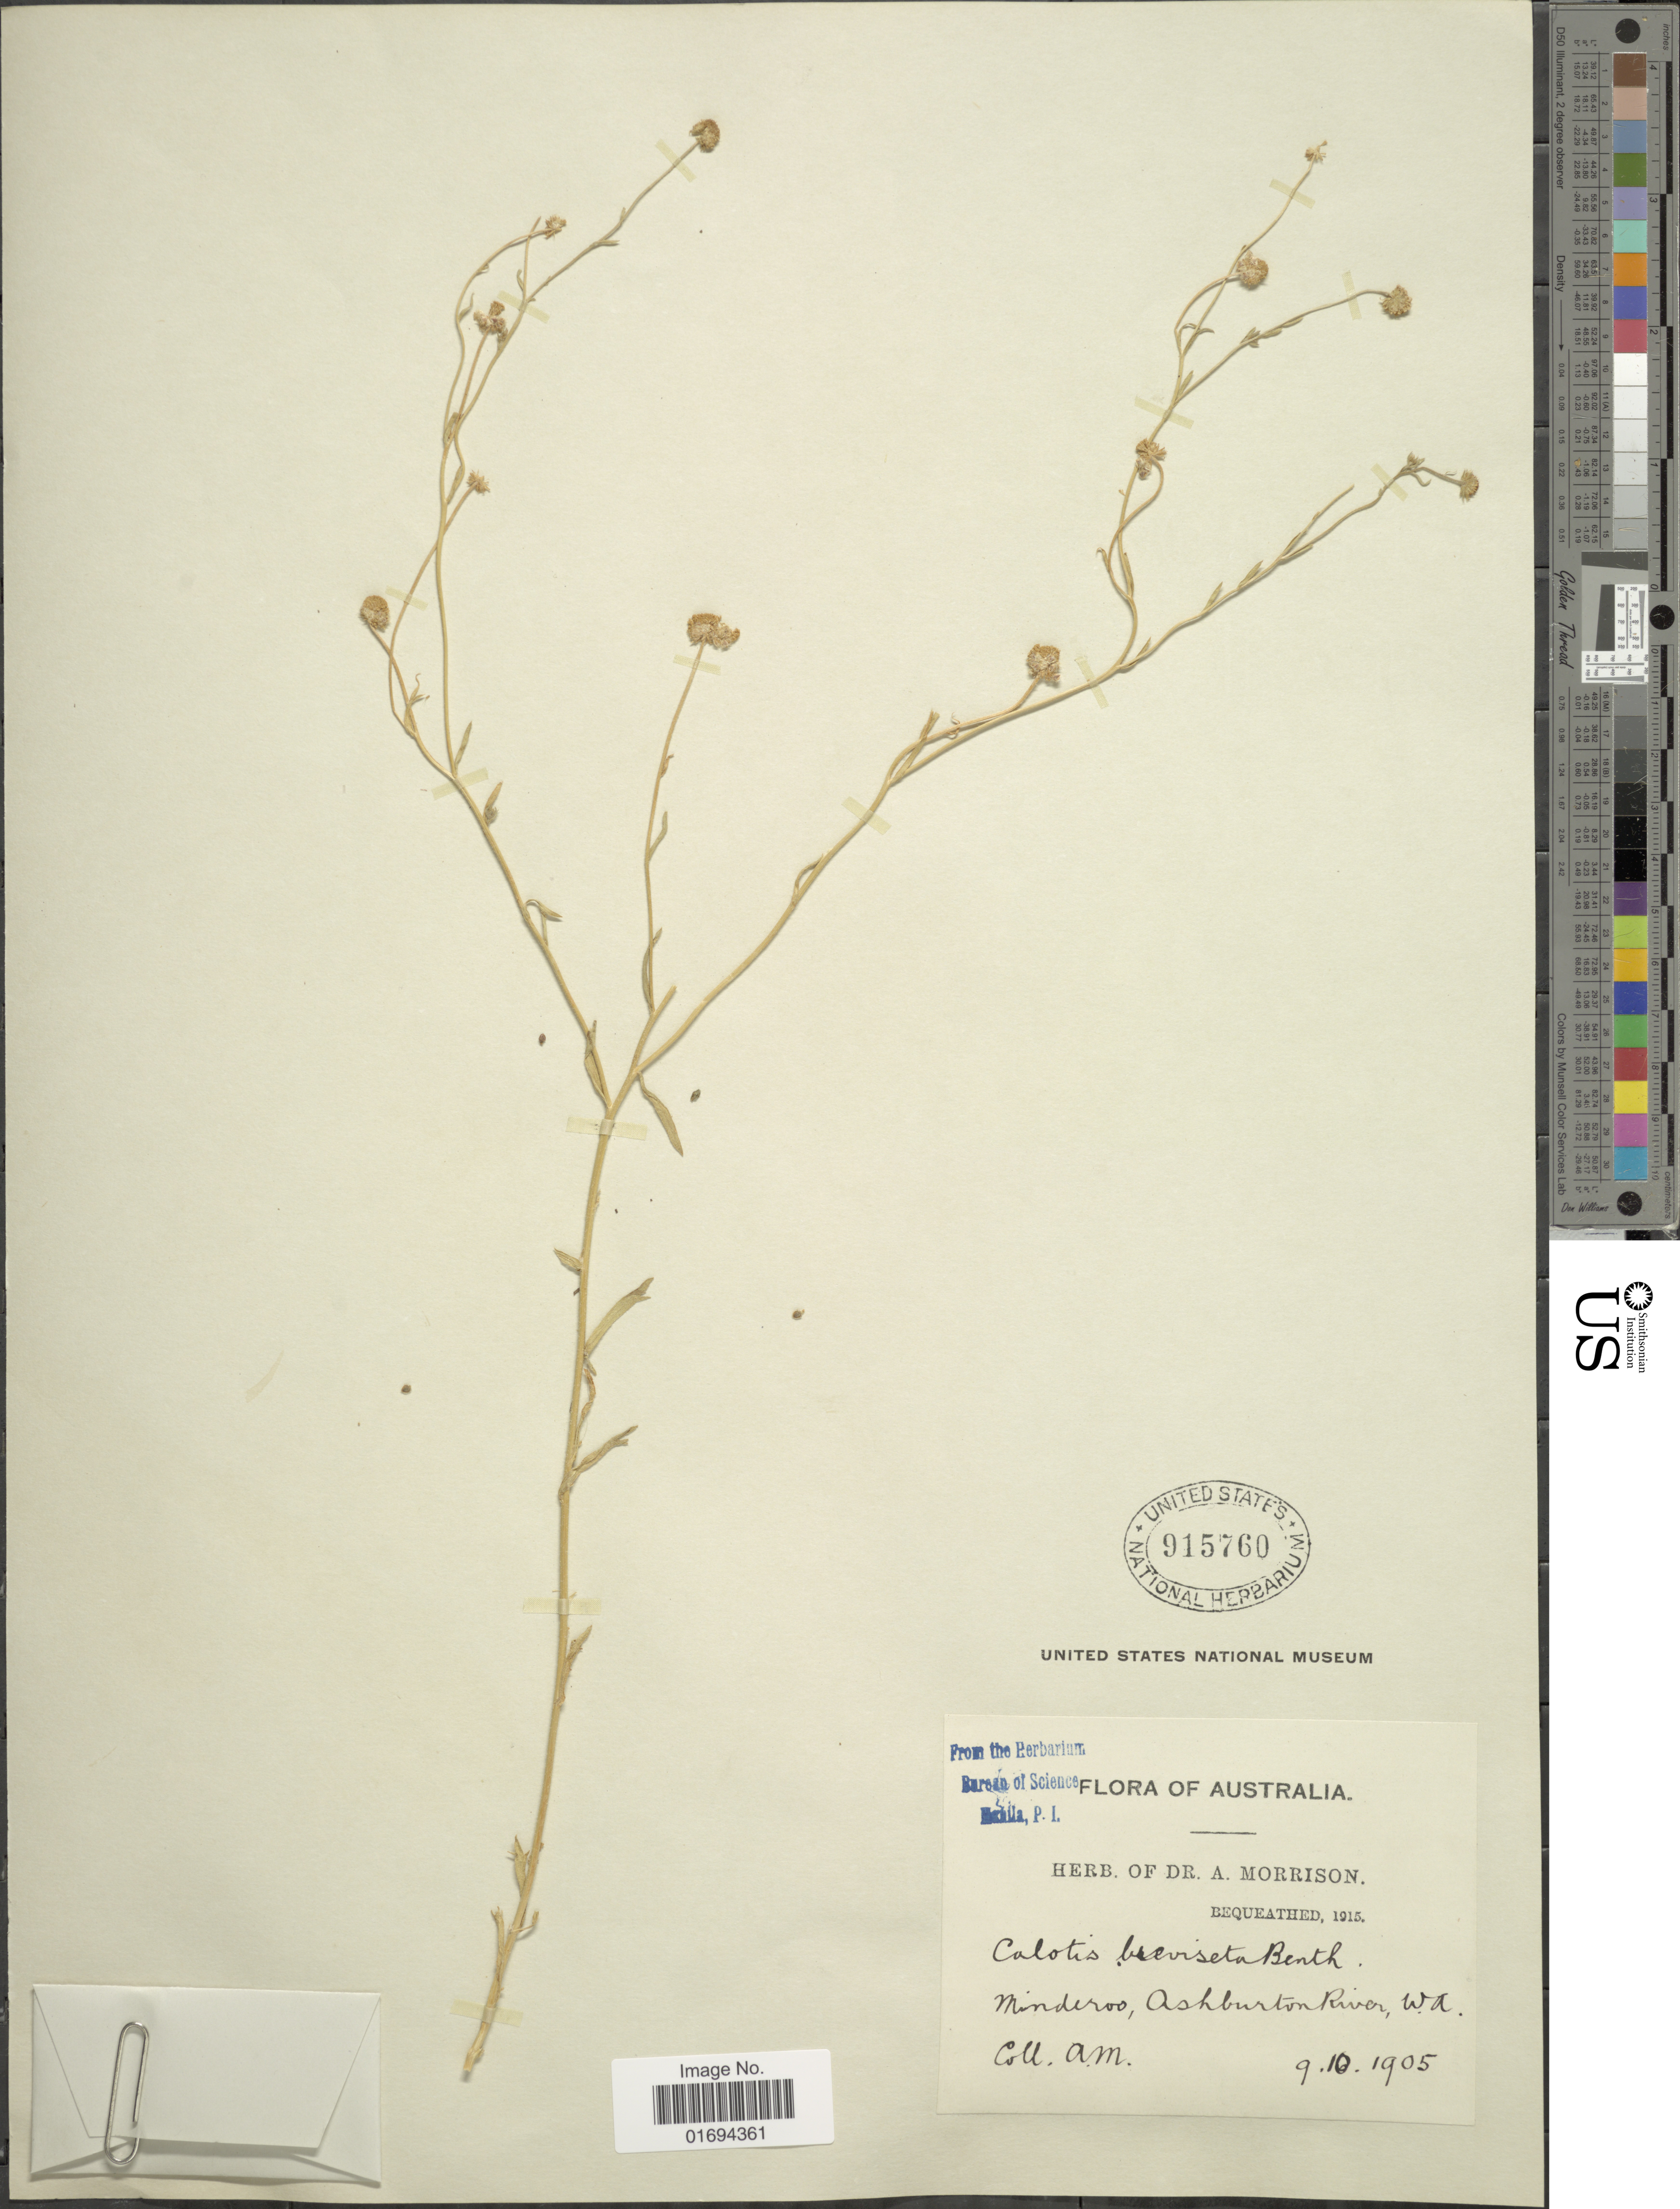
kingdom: Plantae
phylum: Tracheophyta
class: Magnoliopsida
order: Asterales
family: Asteraceae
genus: Calotis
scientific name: Calotis breviseta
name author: Benth.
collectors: A. Morrison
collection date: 1905-10-09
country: Australia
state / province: Western Australia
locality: Minderoo, Ashburton River, WA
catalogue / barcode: US 915760